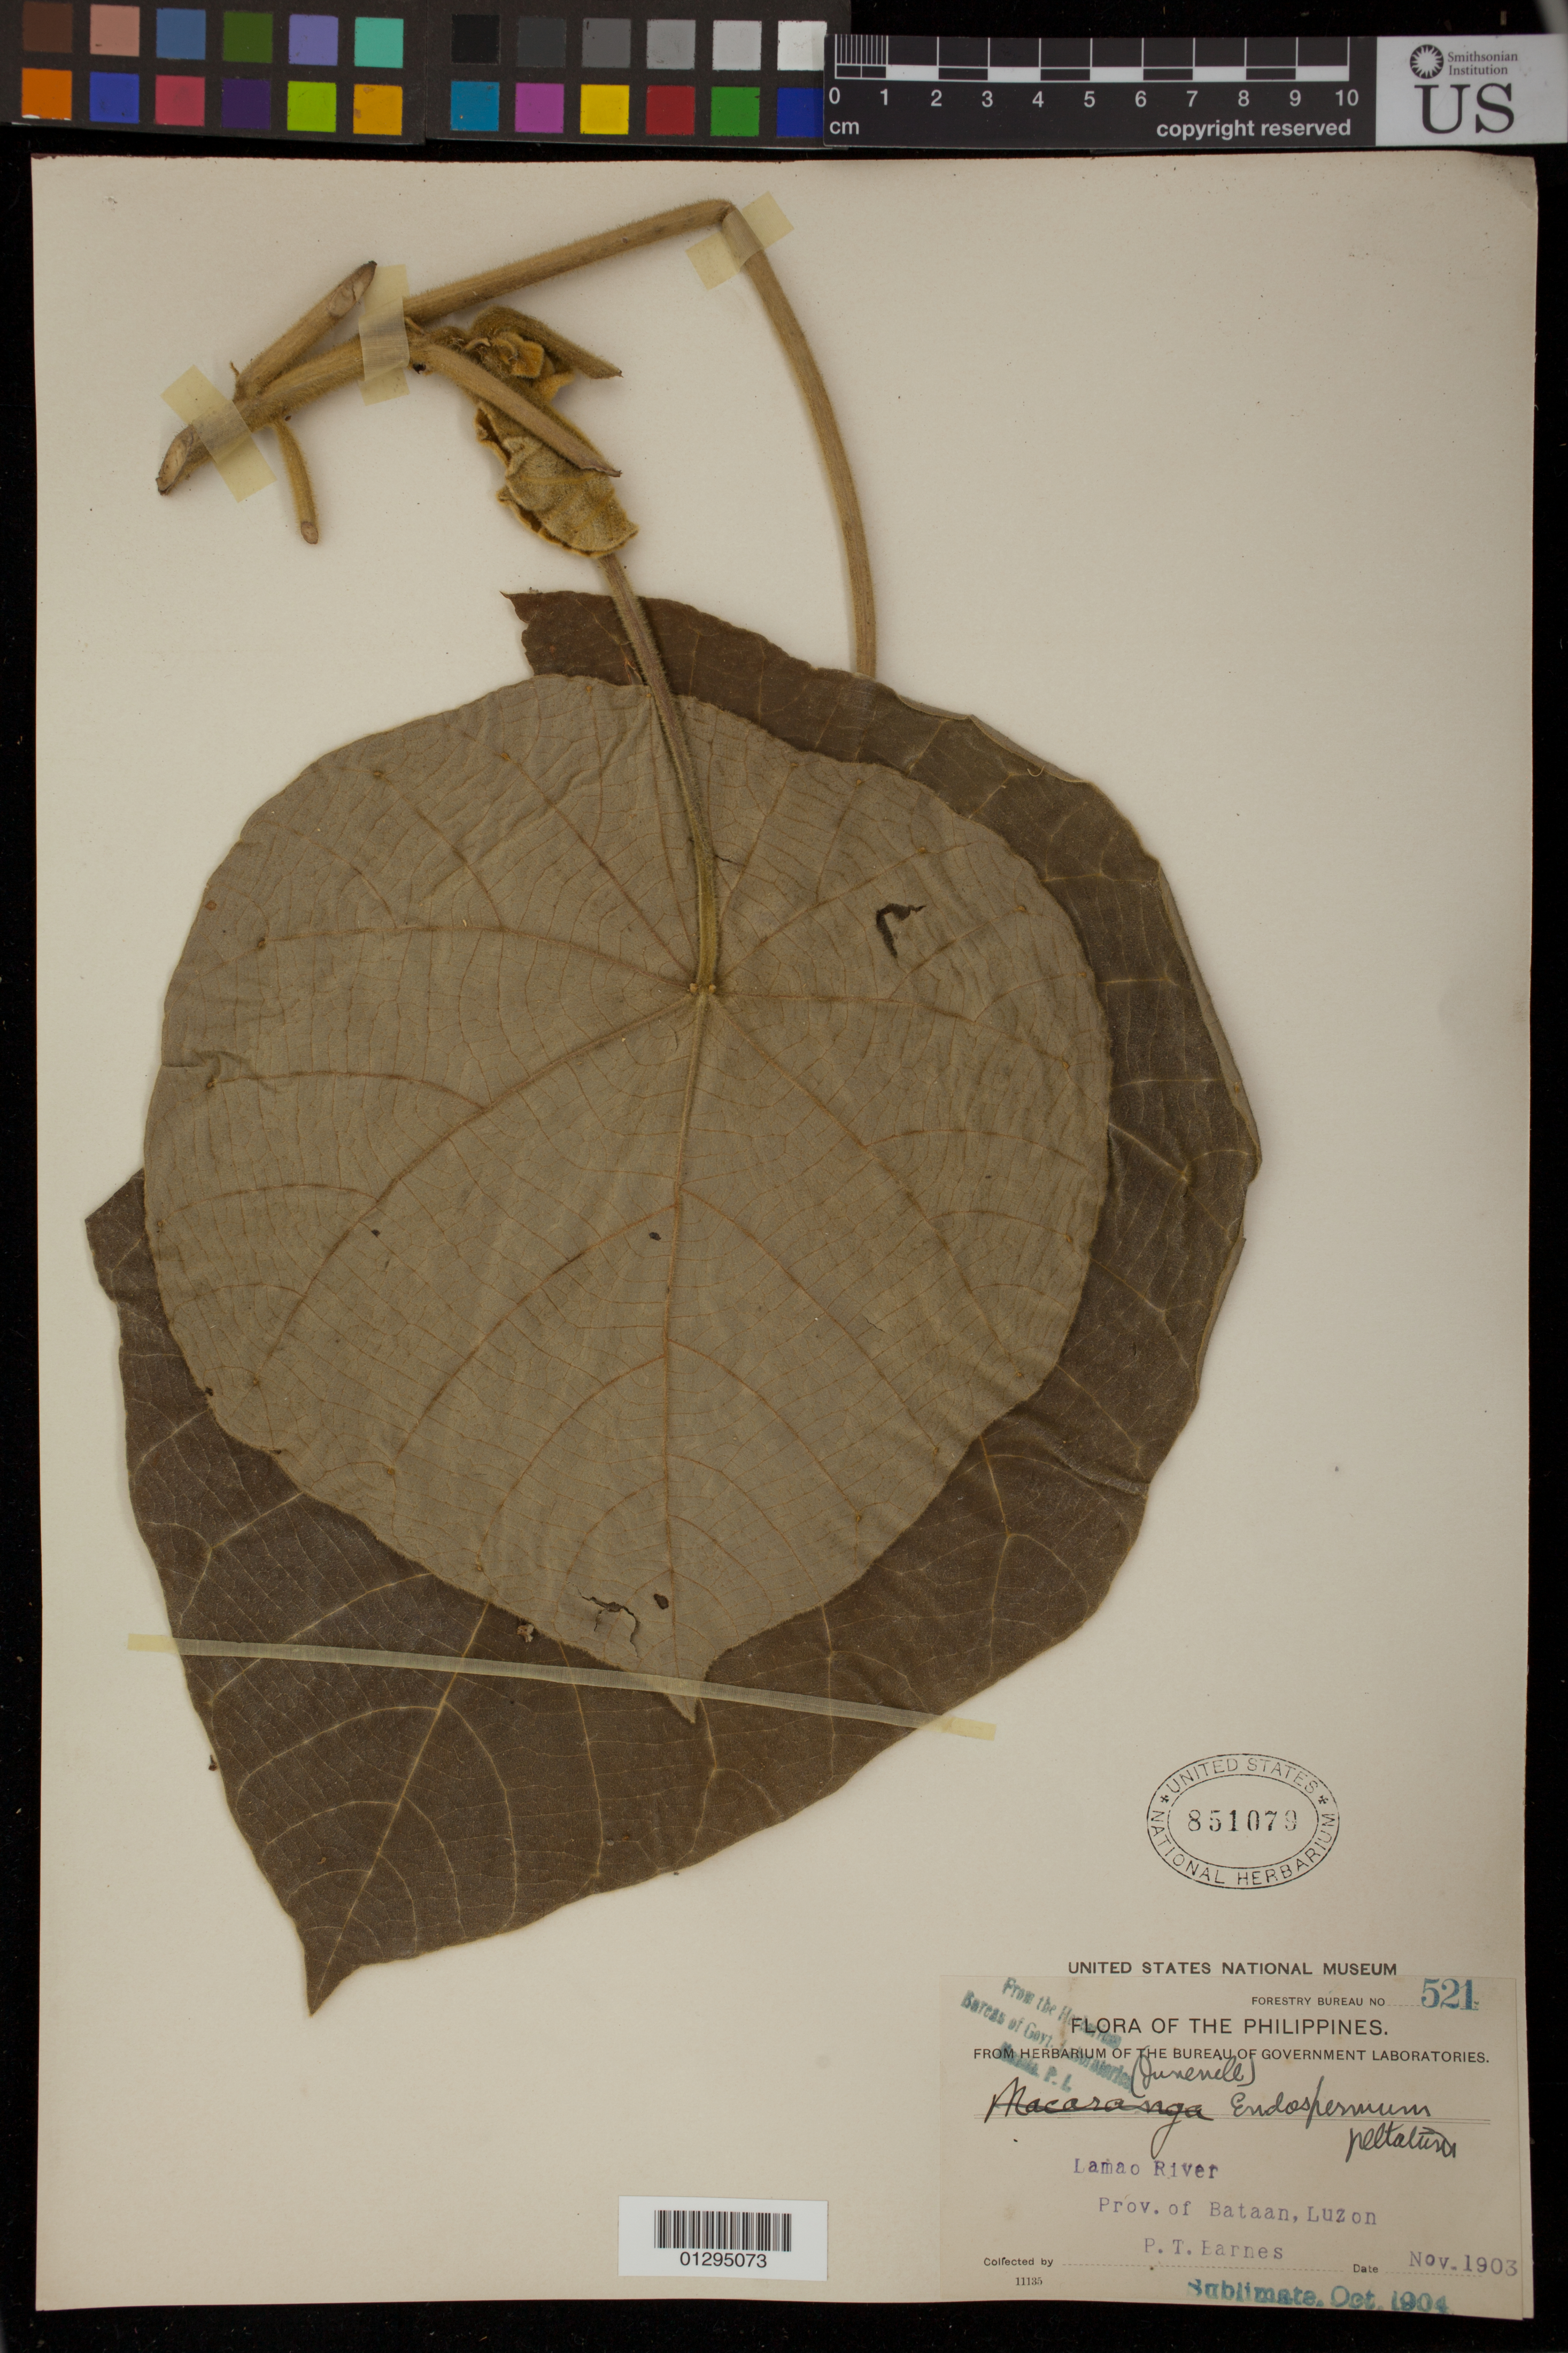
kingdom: Plantae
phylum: Tracheophyta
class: Magnoliopsida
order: Malpighiales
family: Euphorbiaceae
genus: Endospermum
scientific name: Endospermum peltatum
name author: Merr.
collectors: P. Barnes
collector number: For. Bur. 521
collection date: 1903-11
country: Philippines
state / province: Central Luzon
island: Luzon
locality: Lamao River, Province of Bataan, Luzon.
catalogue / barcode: US 851079